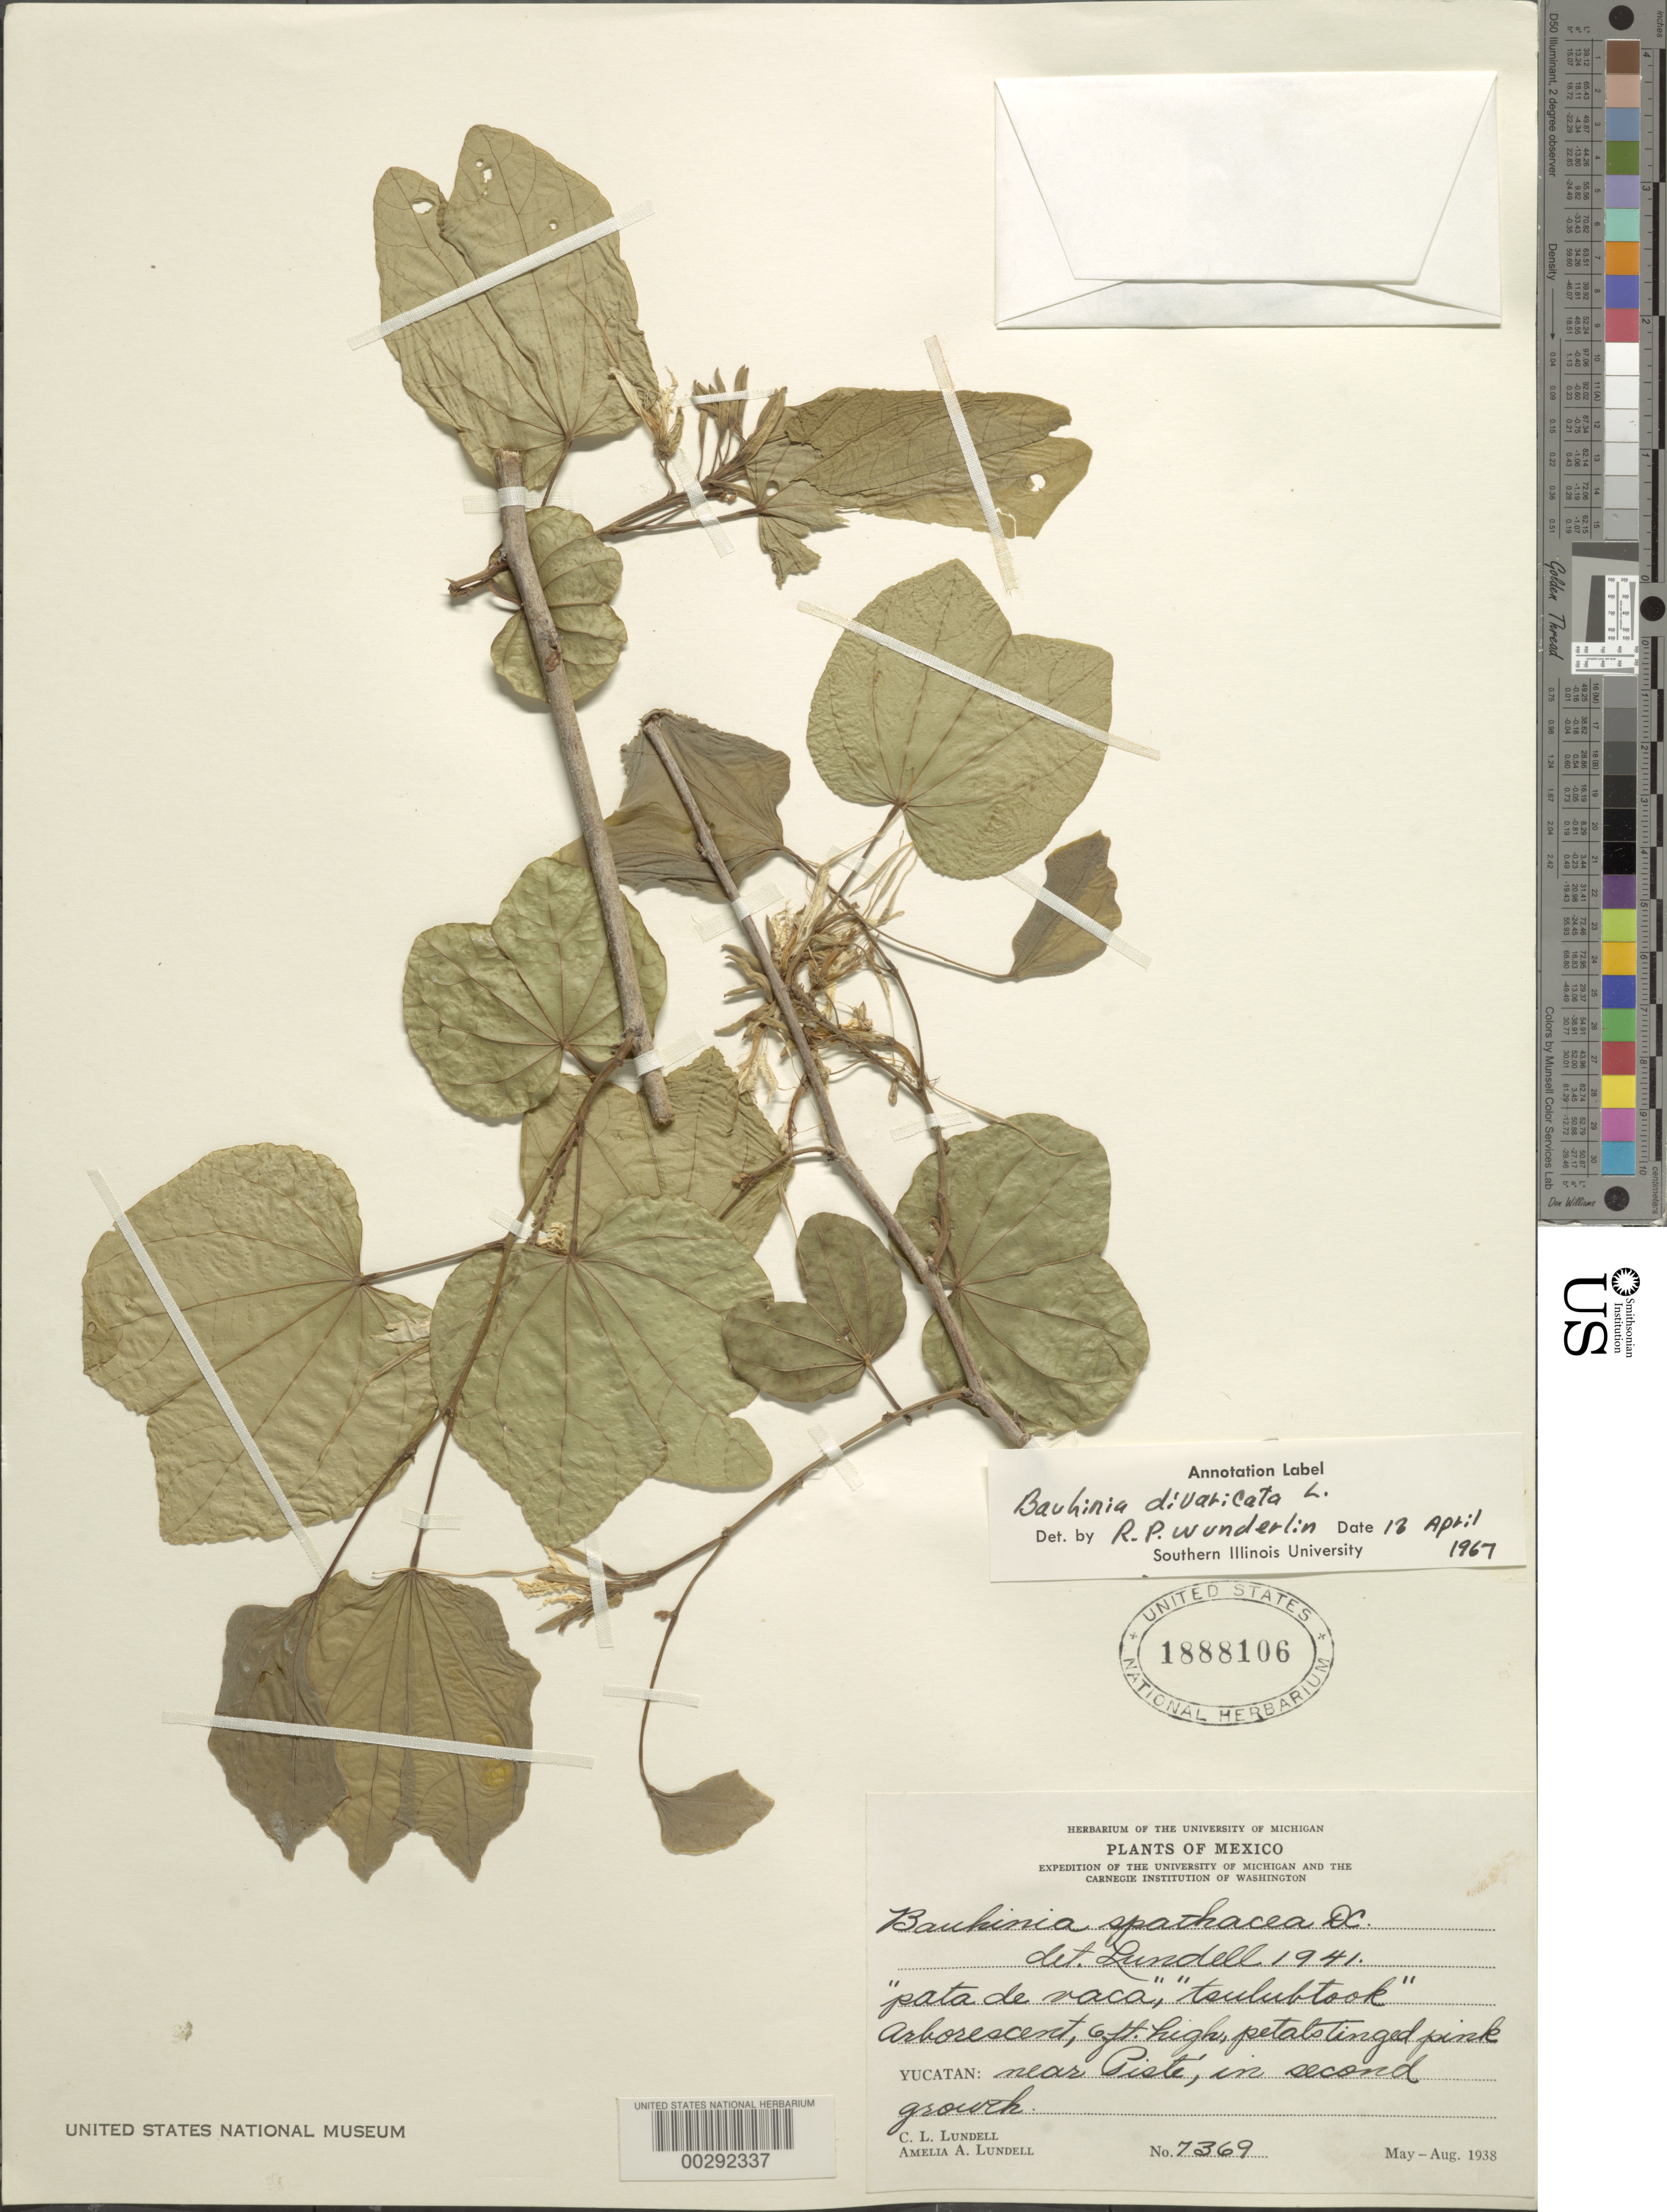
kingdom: Plantae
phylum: Tracheophyta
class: Magnoliopsida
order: Fabales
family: Fabaceae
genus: Bauhinia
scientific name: Bauhinia divaricata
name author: L.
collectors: C. L. Lundell & A. A. Lundell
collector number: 7369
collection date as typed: May 1938 to -- Aug 1938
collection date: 1938-05/1938-08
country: Mexico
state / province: Yucatán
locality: Near piste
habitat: Second growth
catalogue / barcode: US 1888106